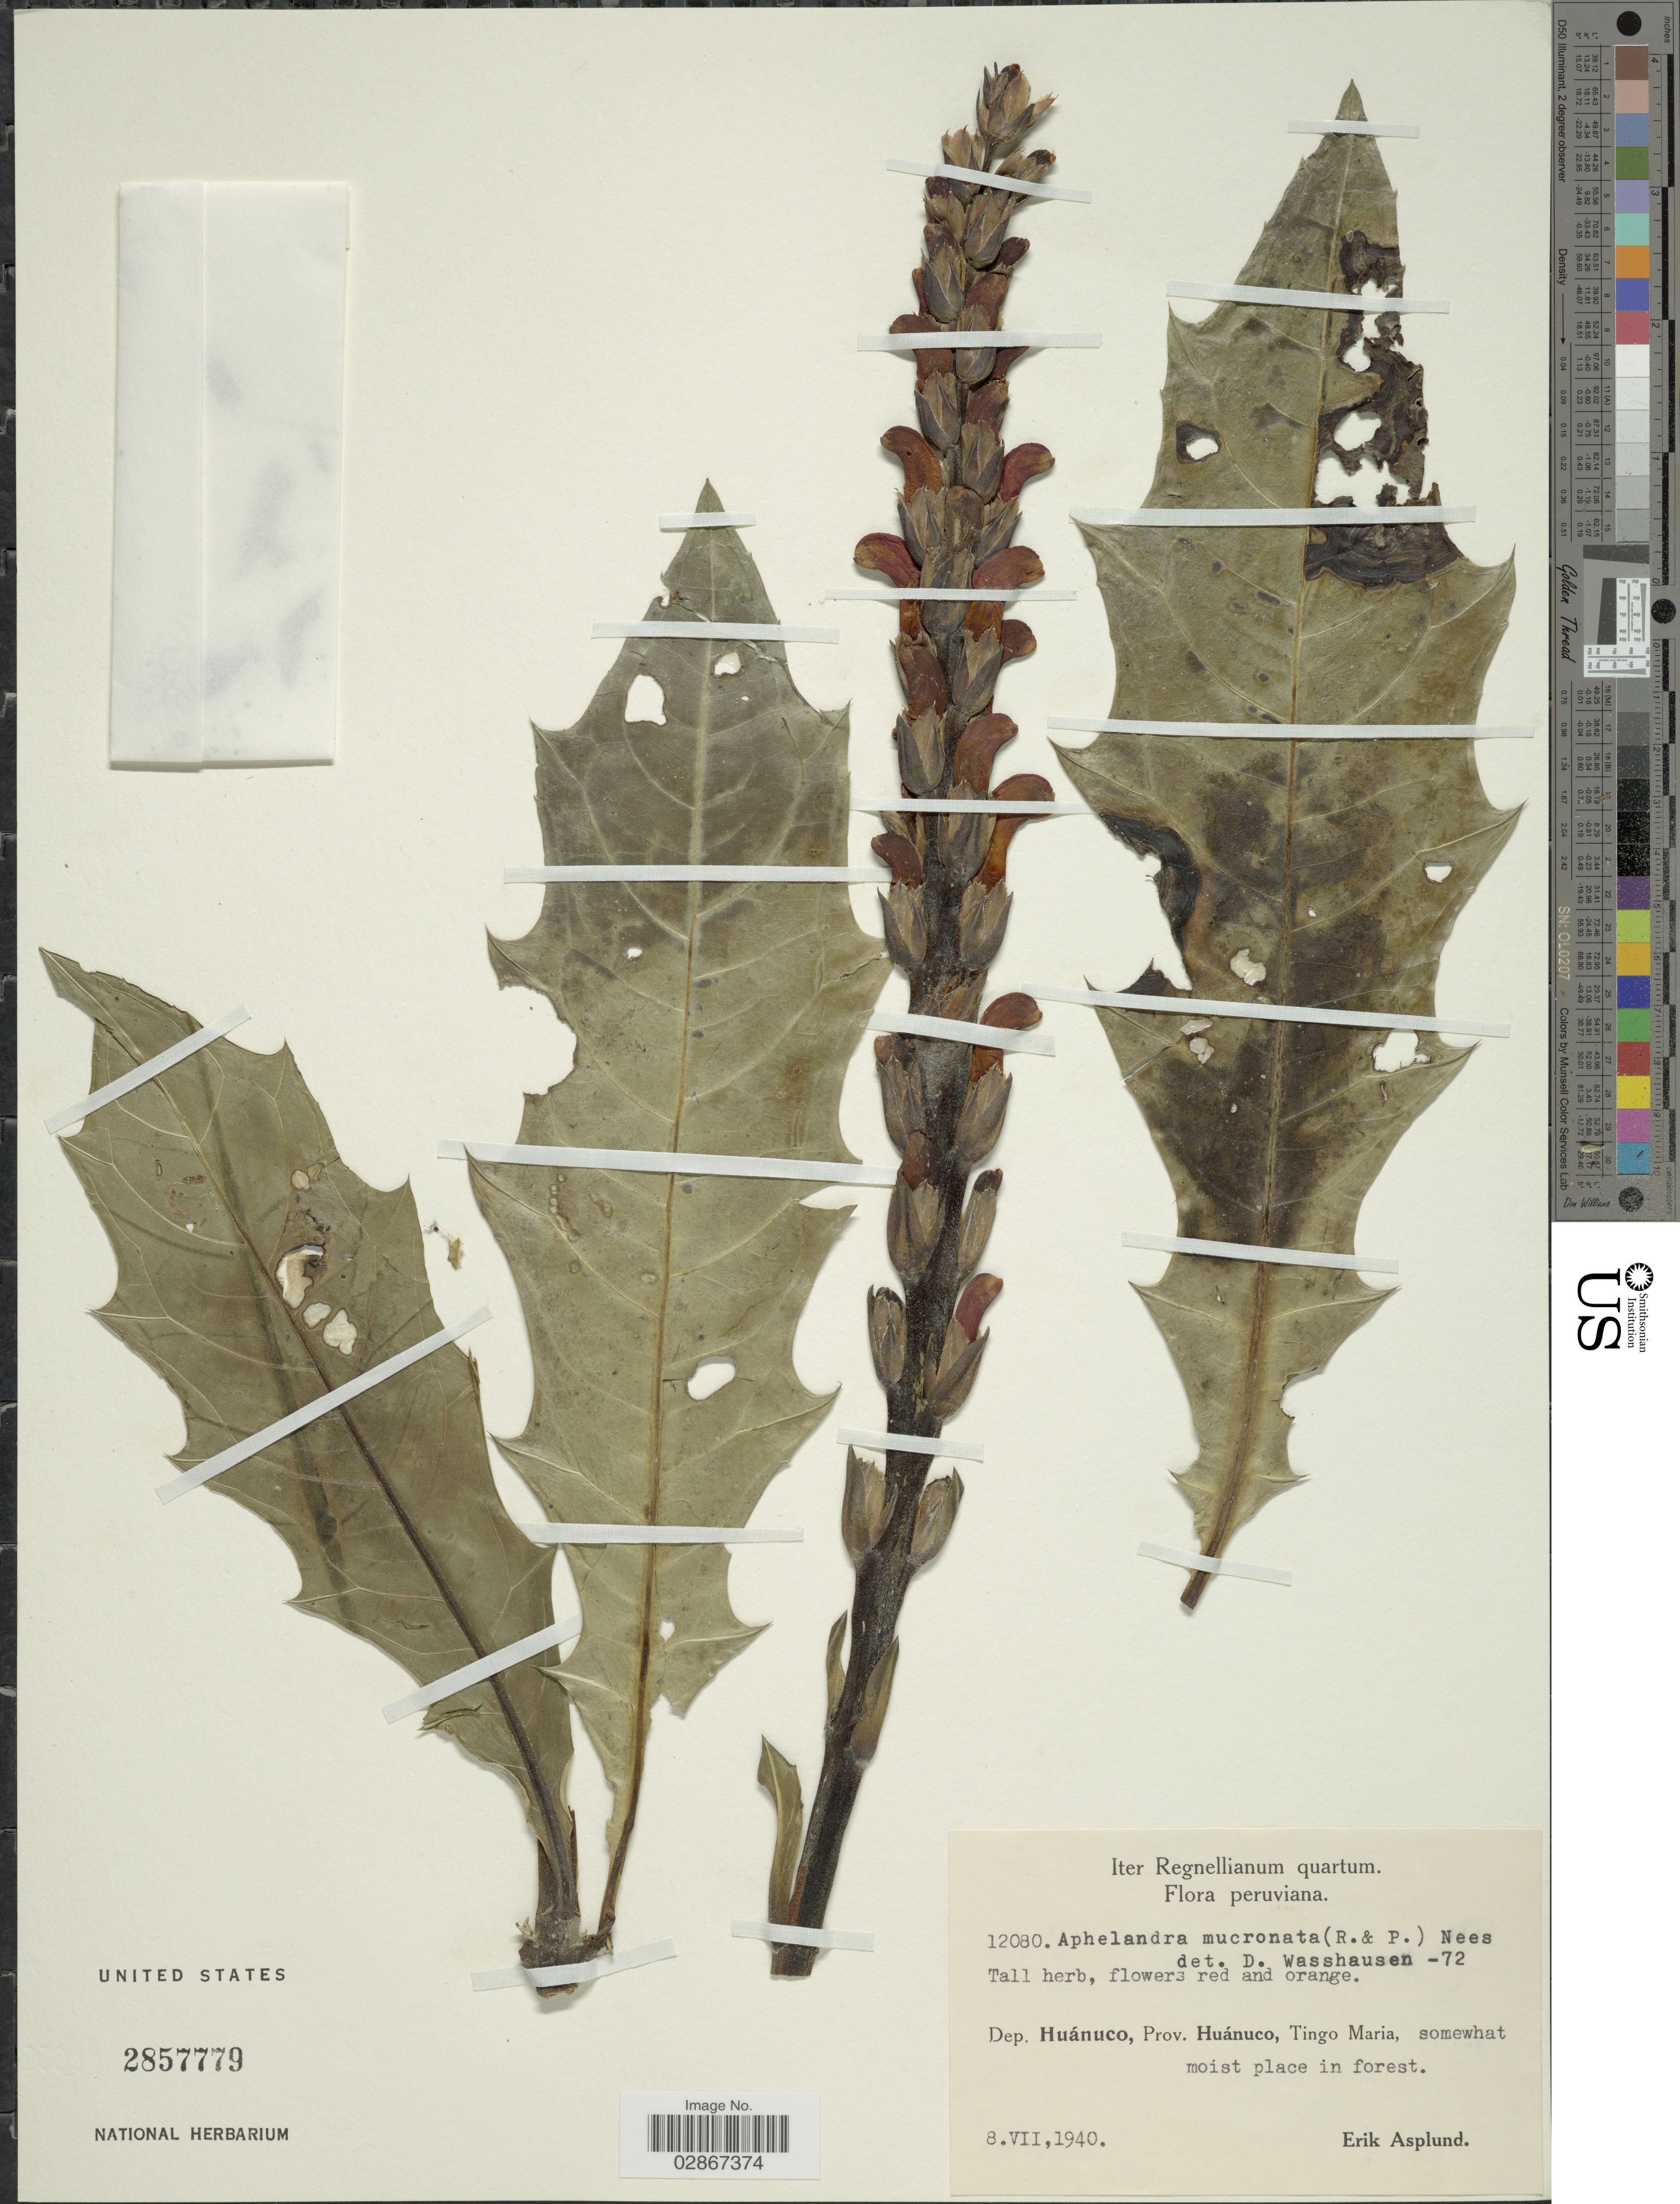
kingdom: Plantae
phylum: Tracheophyta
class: Magnoliopsida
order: Lamiales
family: Acanthaceae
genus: Aphelandra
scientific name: Aphelandra mucronata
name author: (Ruiz & Pav.) Nees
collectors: E. Asplund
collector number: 12080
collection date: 1940-07-08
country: Peru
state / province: Huánuco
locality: Dep. Huánuco, Prov. Huánuco, Tingo Maria.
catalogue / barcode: US 2857779